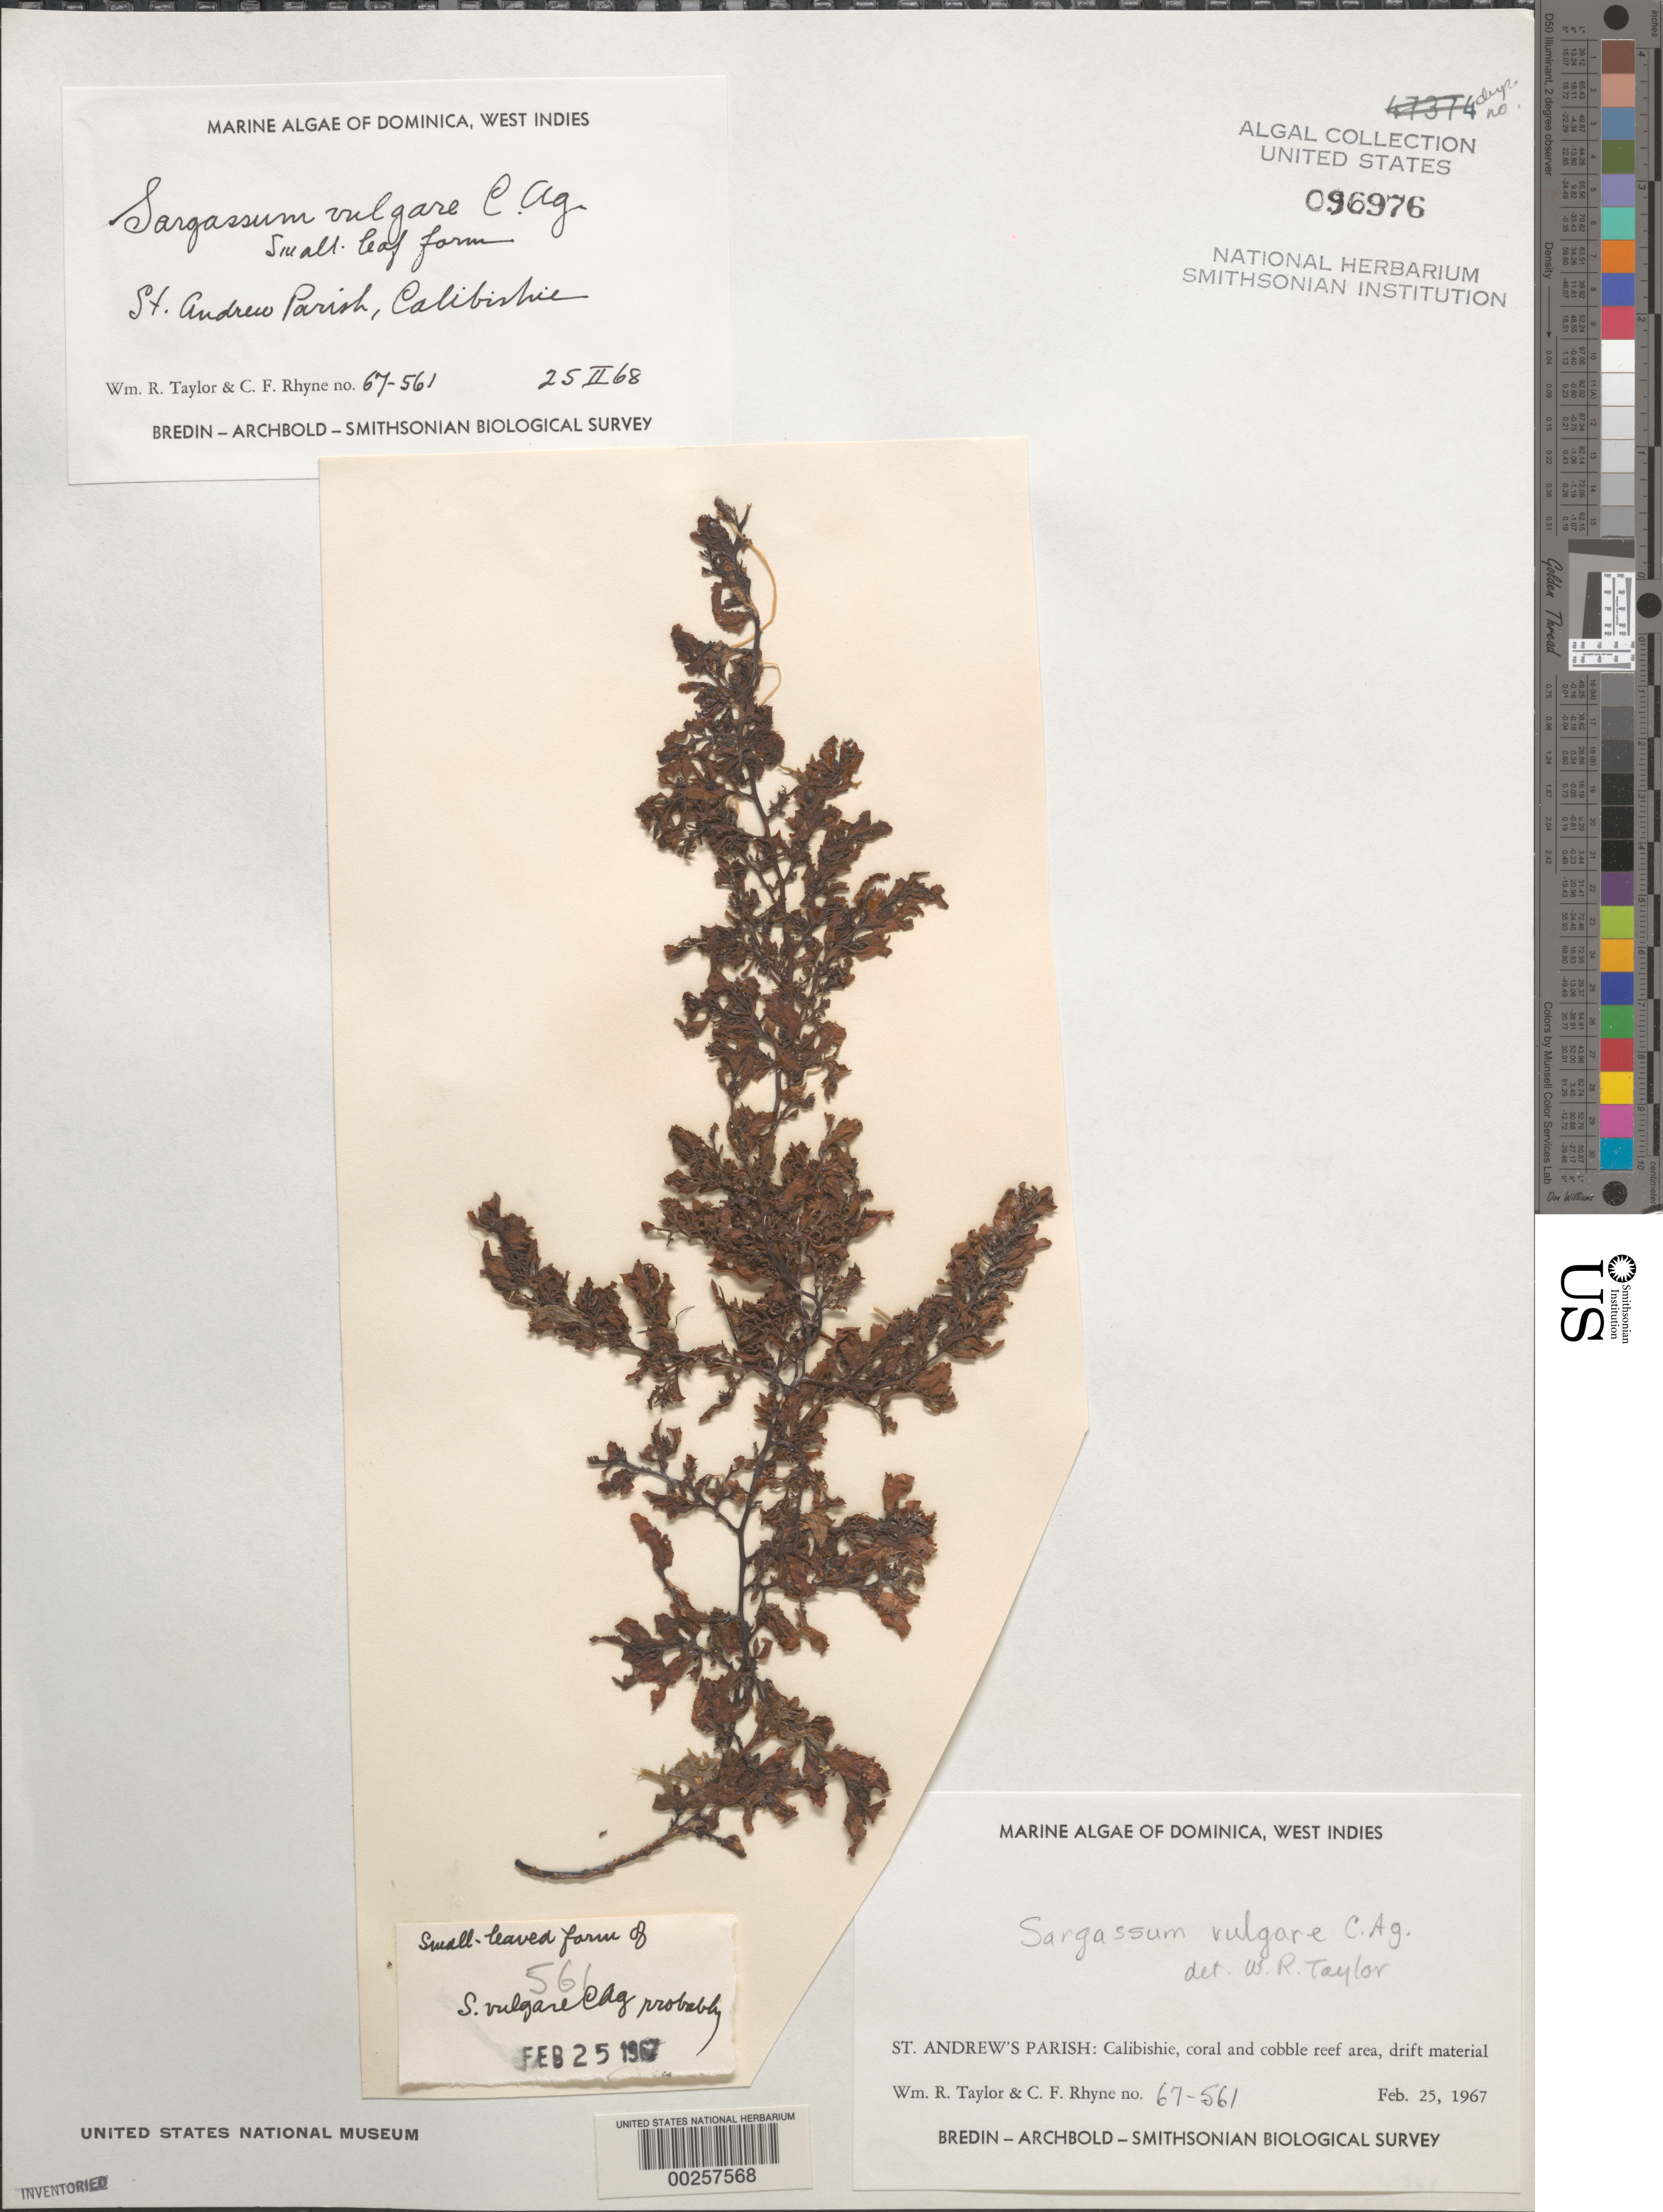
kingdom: Chromista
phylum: Ochrophyta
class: Phaeophyceae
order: Fucales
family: Sargassaceae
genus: Sargassum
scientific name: Sargassum vulgare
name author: C. Agardh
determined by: Taylor, William R.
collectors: W. R. Taylor & C. Rhyne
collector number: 67-561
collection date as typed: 25 Feb 1967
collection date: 1967-02-25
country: Dominica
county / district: St. Andrew's Parish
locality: Calibishie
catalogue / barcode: US 96976